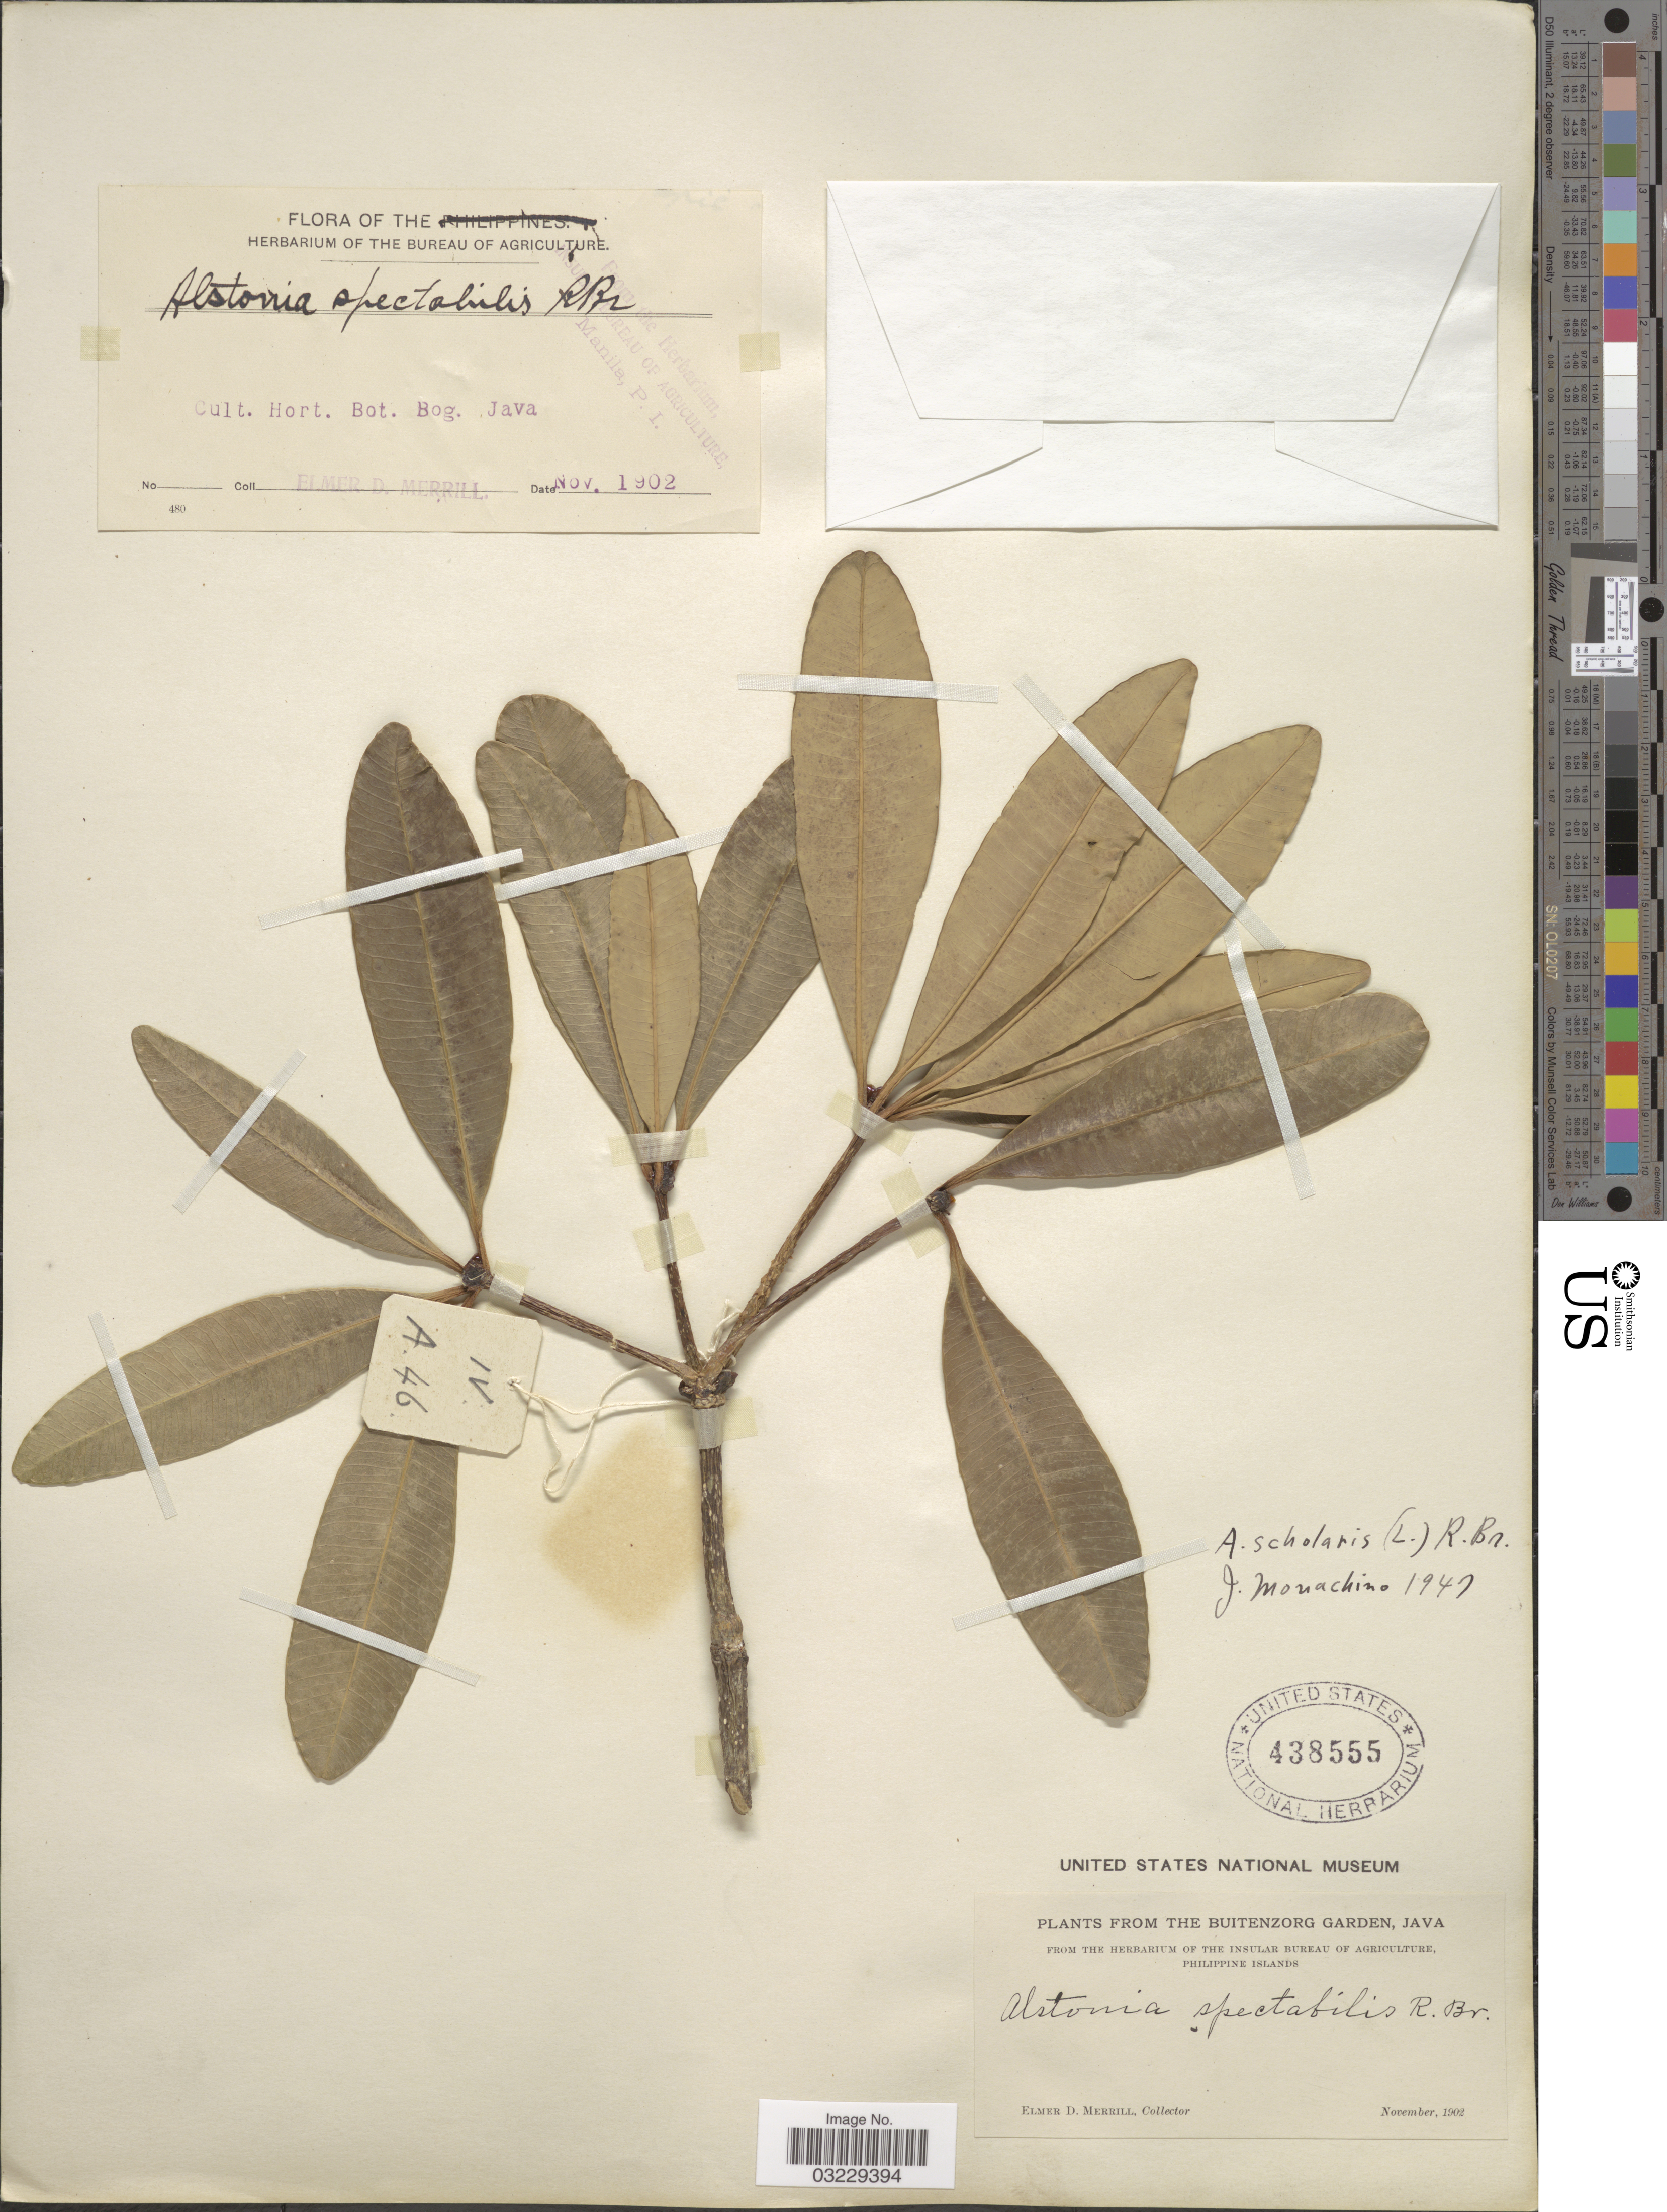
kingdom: Plantae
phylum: Tracheophyta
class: Magnoliopsida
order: Gentianales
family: Apocynaceae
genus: Alstonia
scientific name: Alstonia scholaris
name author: (L.) R. Br.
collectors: E. D. Merrill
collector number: A46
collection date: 1902-11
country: Indonesia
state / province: Java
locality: The Buitenzorg Garden. Hort. Bot. Bog.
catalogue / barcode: US 438555